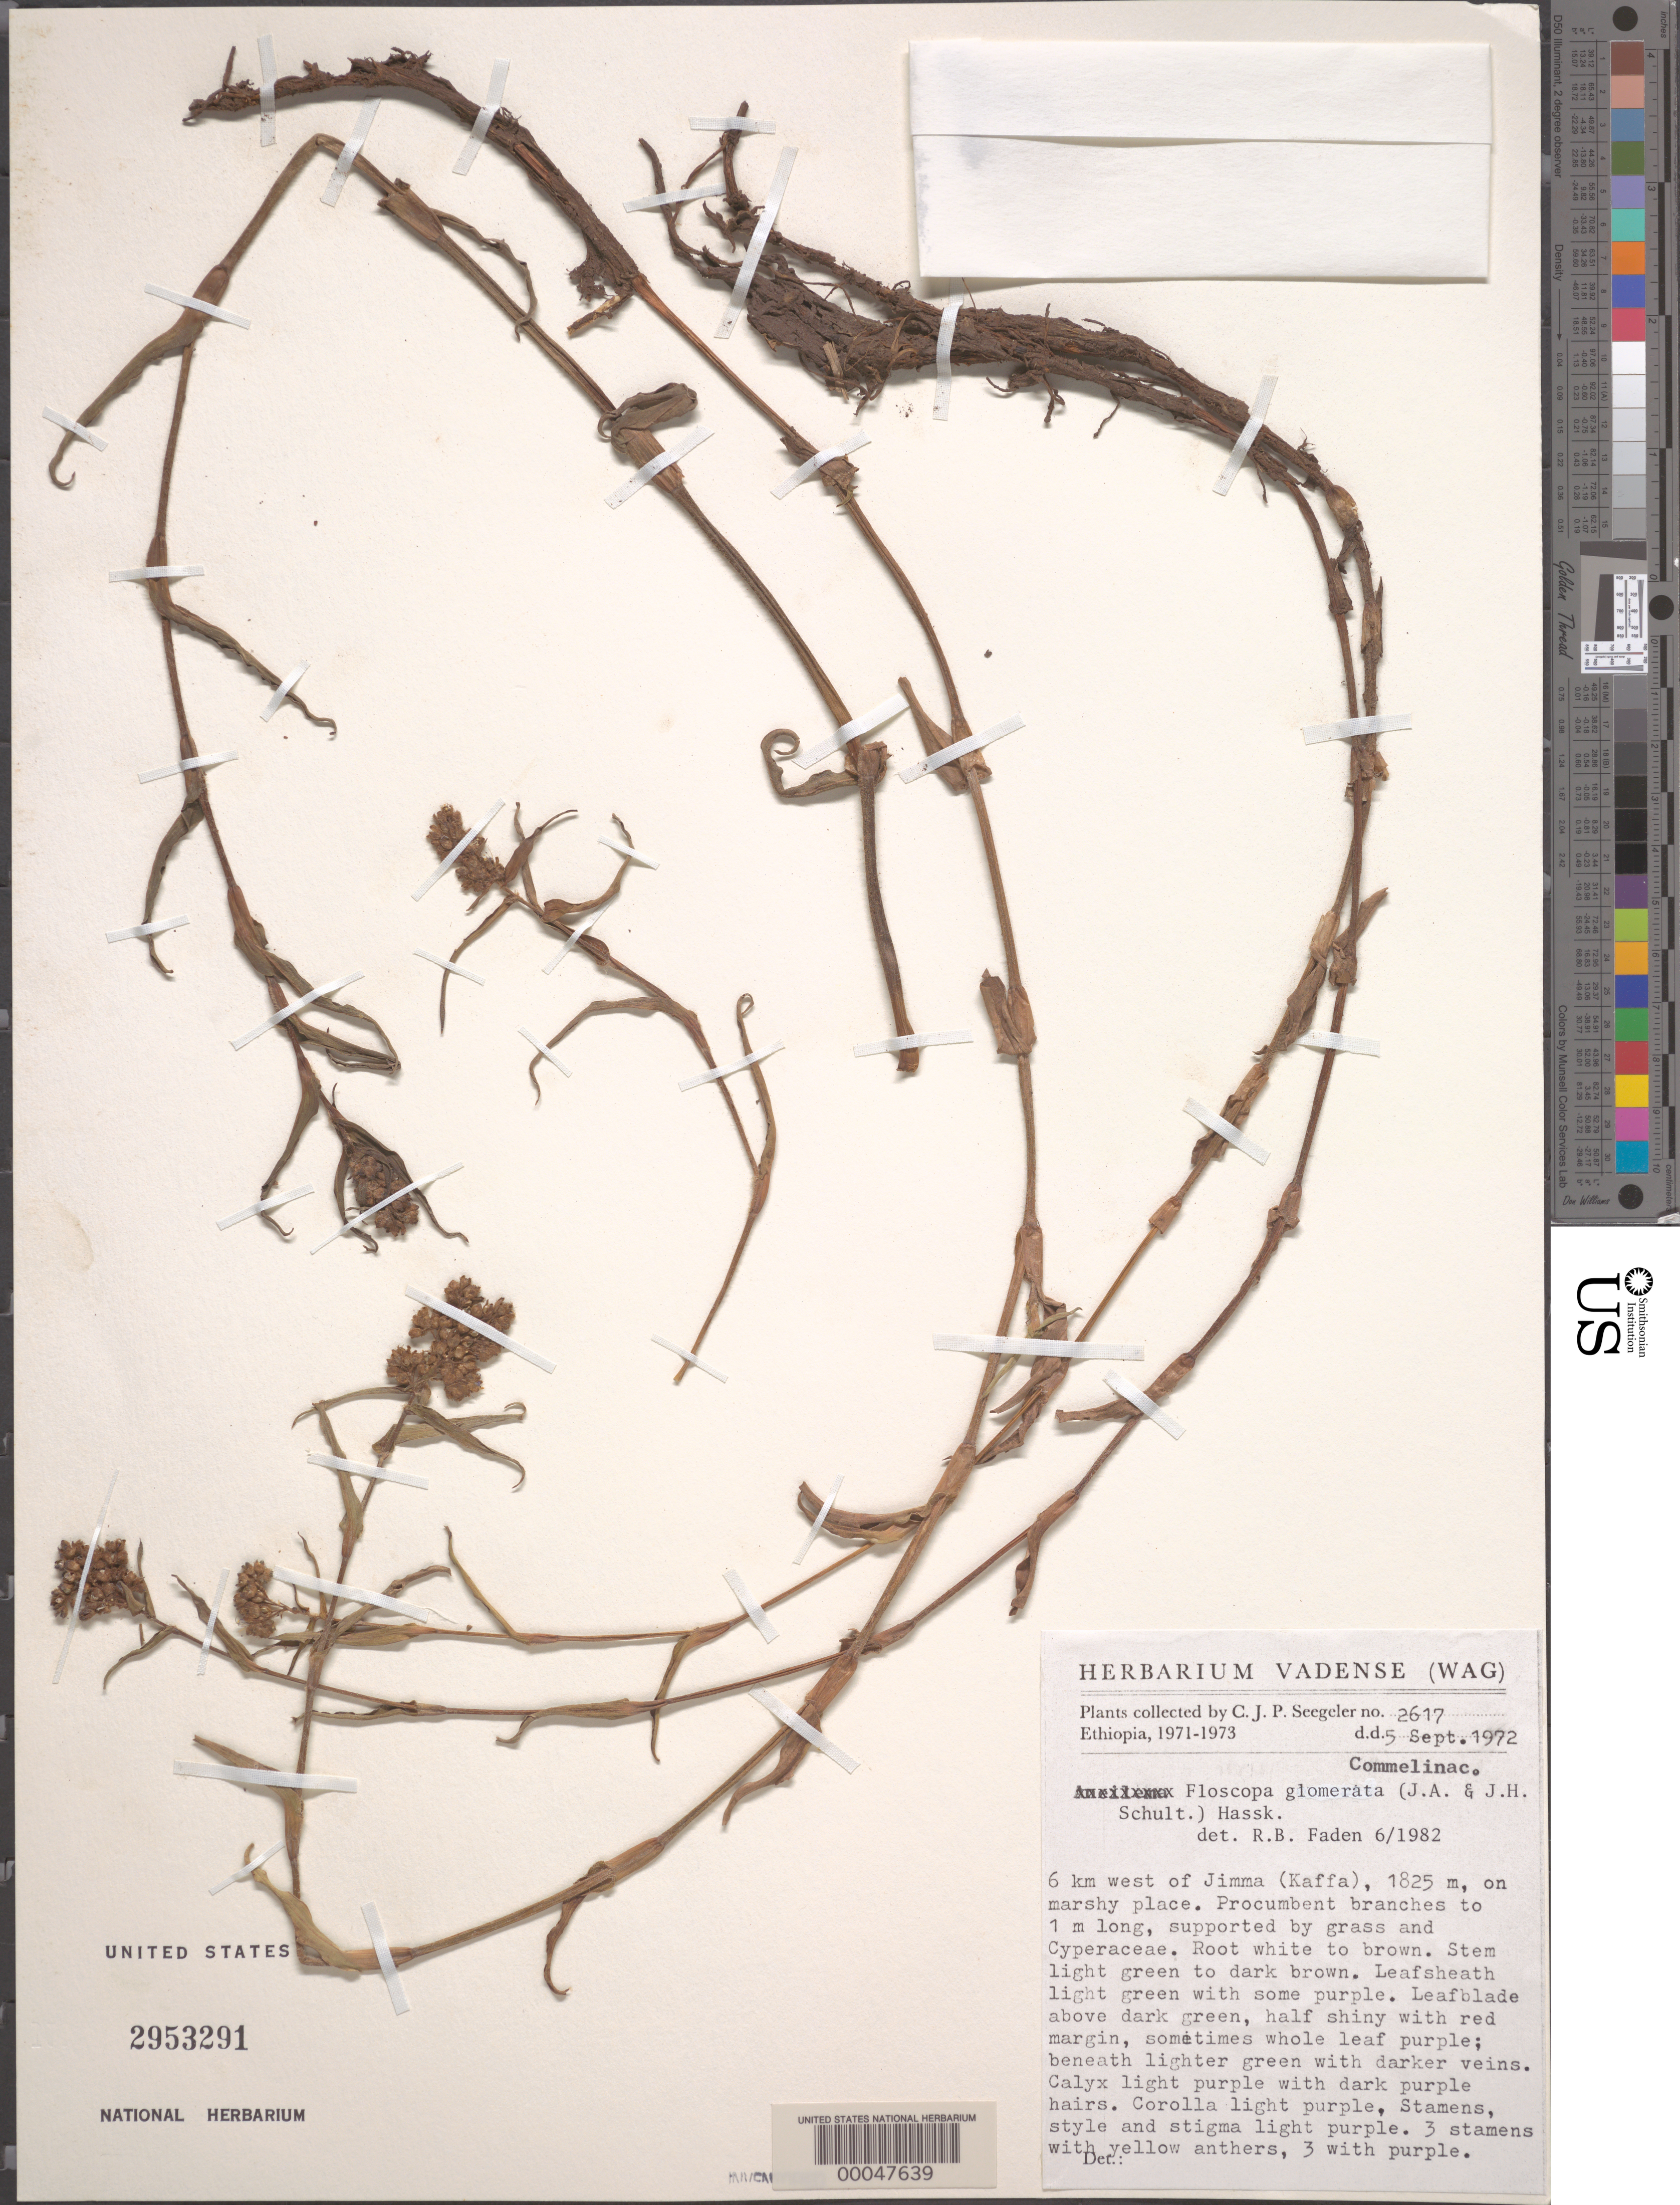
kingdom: Plantae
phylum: Tracheophyta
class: Liliopsida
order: Commelinales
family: Commelinaceae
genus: Floscopa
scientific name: Floscopa glomerata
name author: (Willd. ex Schult. & Schult. f.) Hassk.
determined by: Faden, Robert B., (US), Smithsonian Institution - National Museum of Natural History (UNITED STATES)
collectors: C. Seegeler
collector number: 2617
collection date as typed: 05 Sep 1972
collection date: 1972-09-05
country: Ethiopia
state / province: South West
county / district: Keffa (?)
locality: W of jimma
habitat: Marshy area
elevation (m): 1825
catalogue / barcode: US 2953291